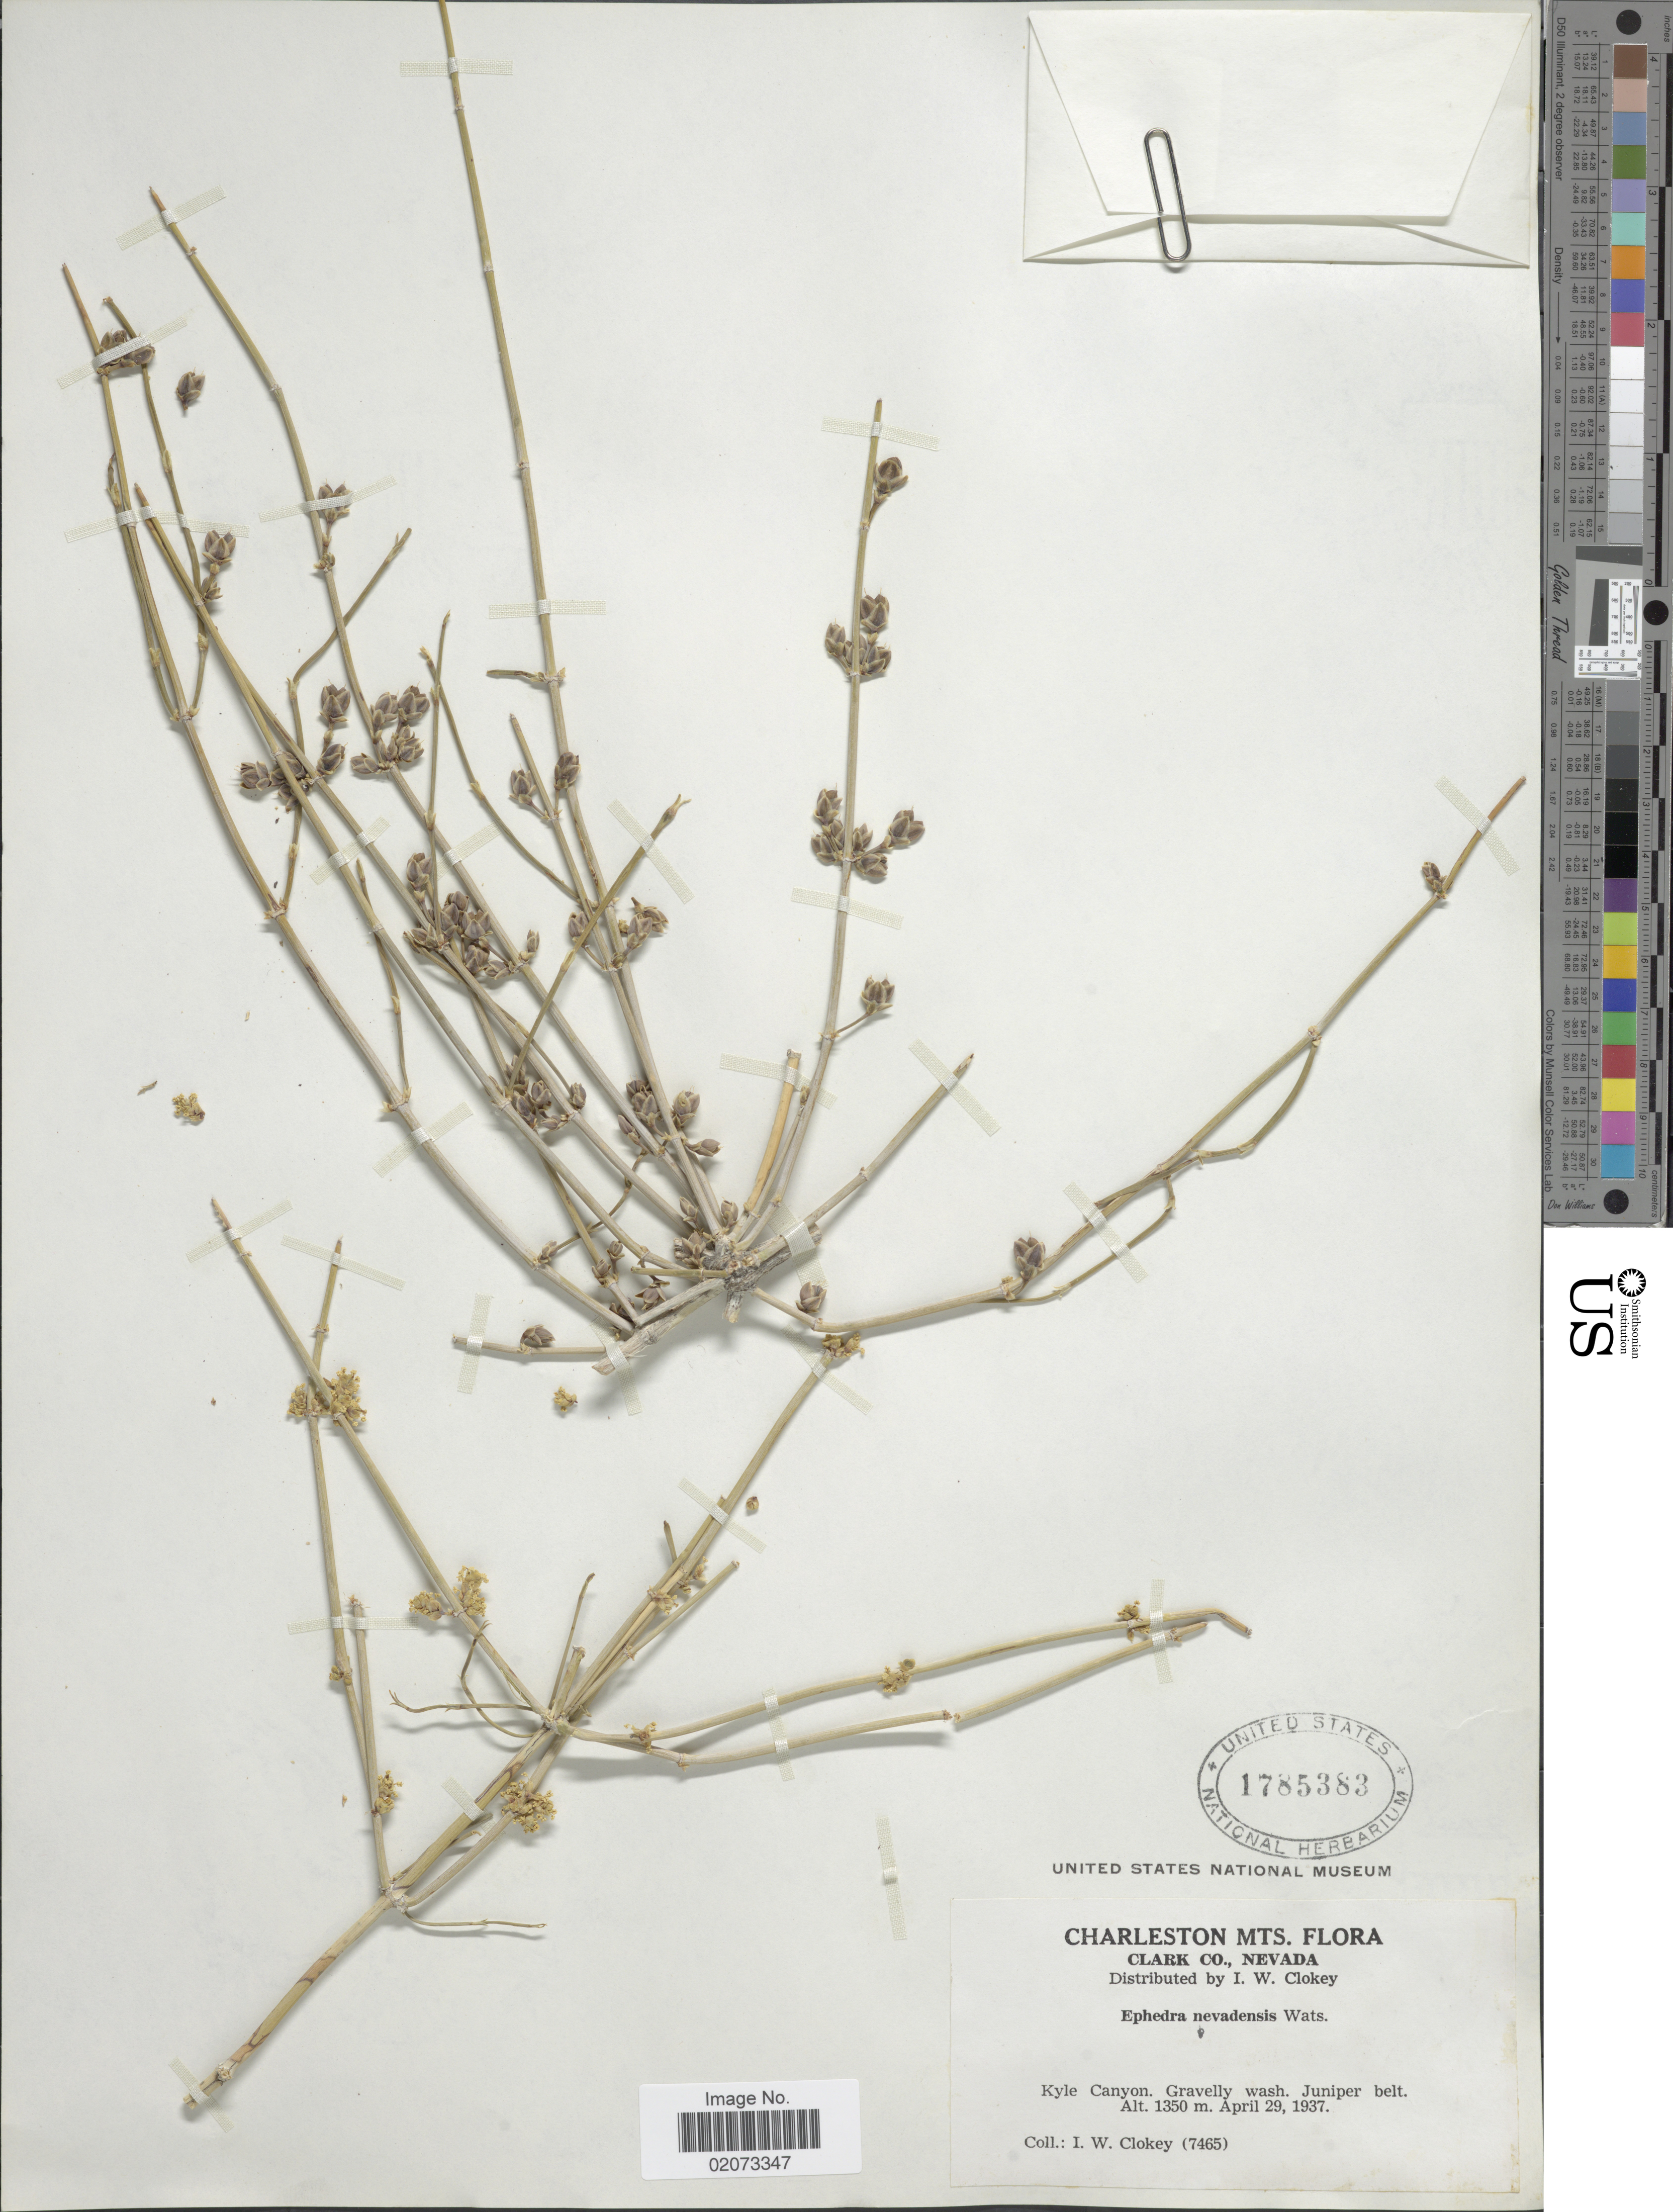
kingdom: Plantae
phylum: Tracheophyta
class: Gnetopsida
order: Ephedrales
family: Ephedraceae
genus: Ephedra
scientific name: Ephedra nevadensis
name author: S. Watson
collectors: I. W. Clokey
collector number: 7465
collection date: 1937-04-29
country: United States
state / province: Nevada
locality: Charleston Mts. Clark Co., Nevada. Kyle Canyon.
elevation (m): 1350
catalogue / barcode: US 1785383